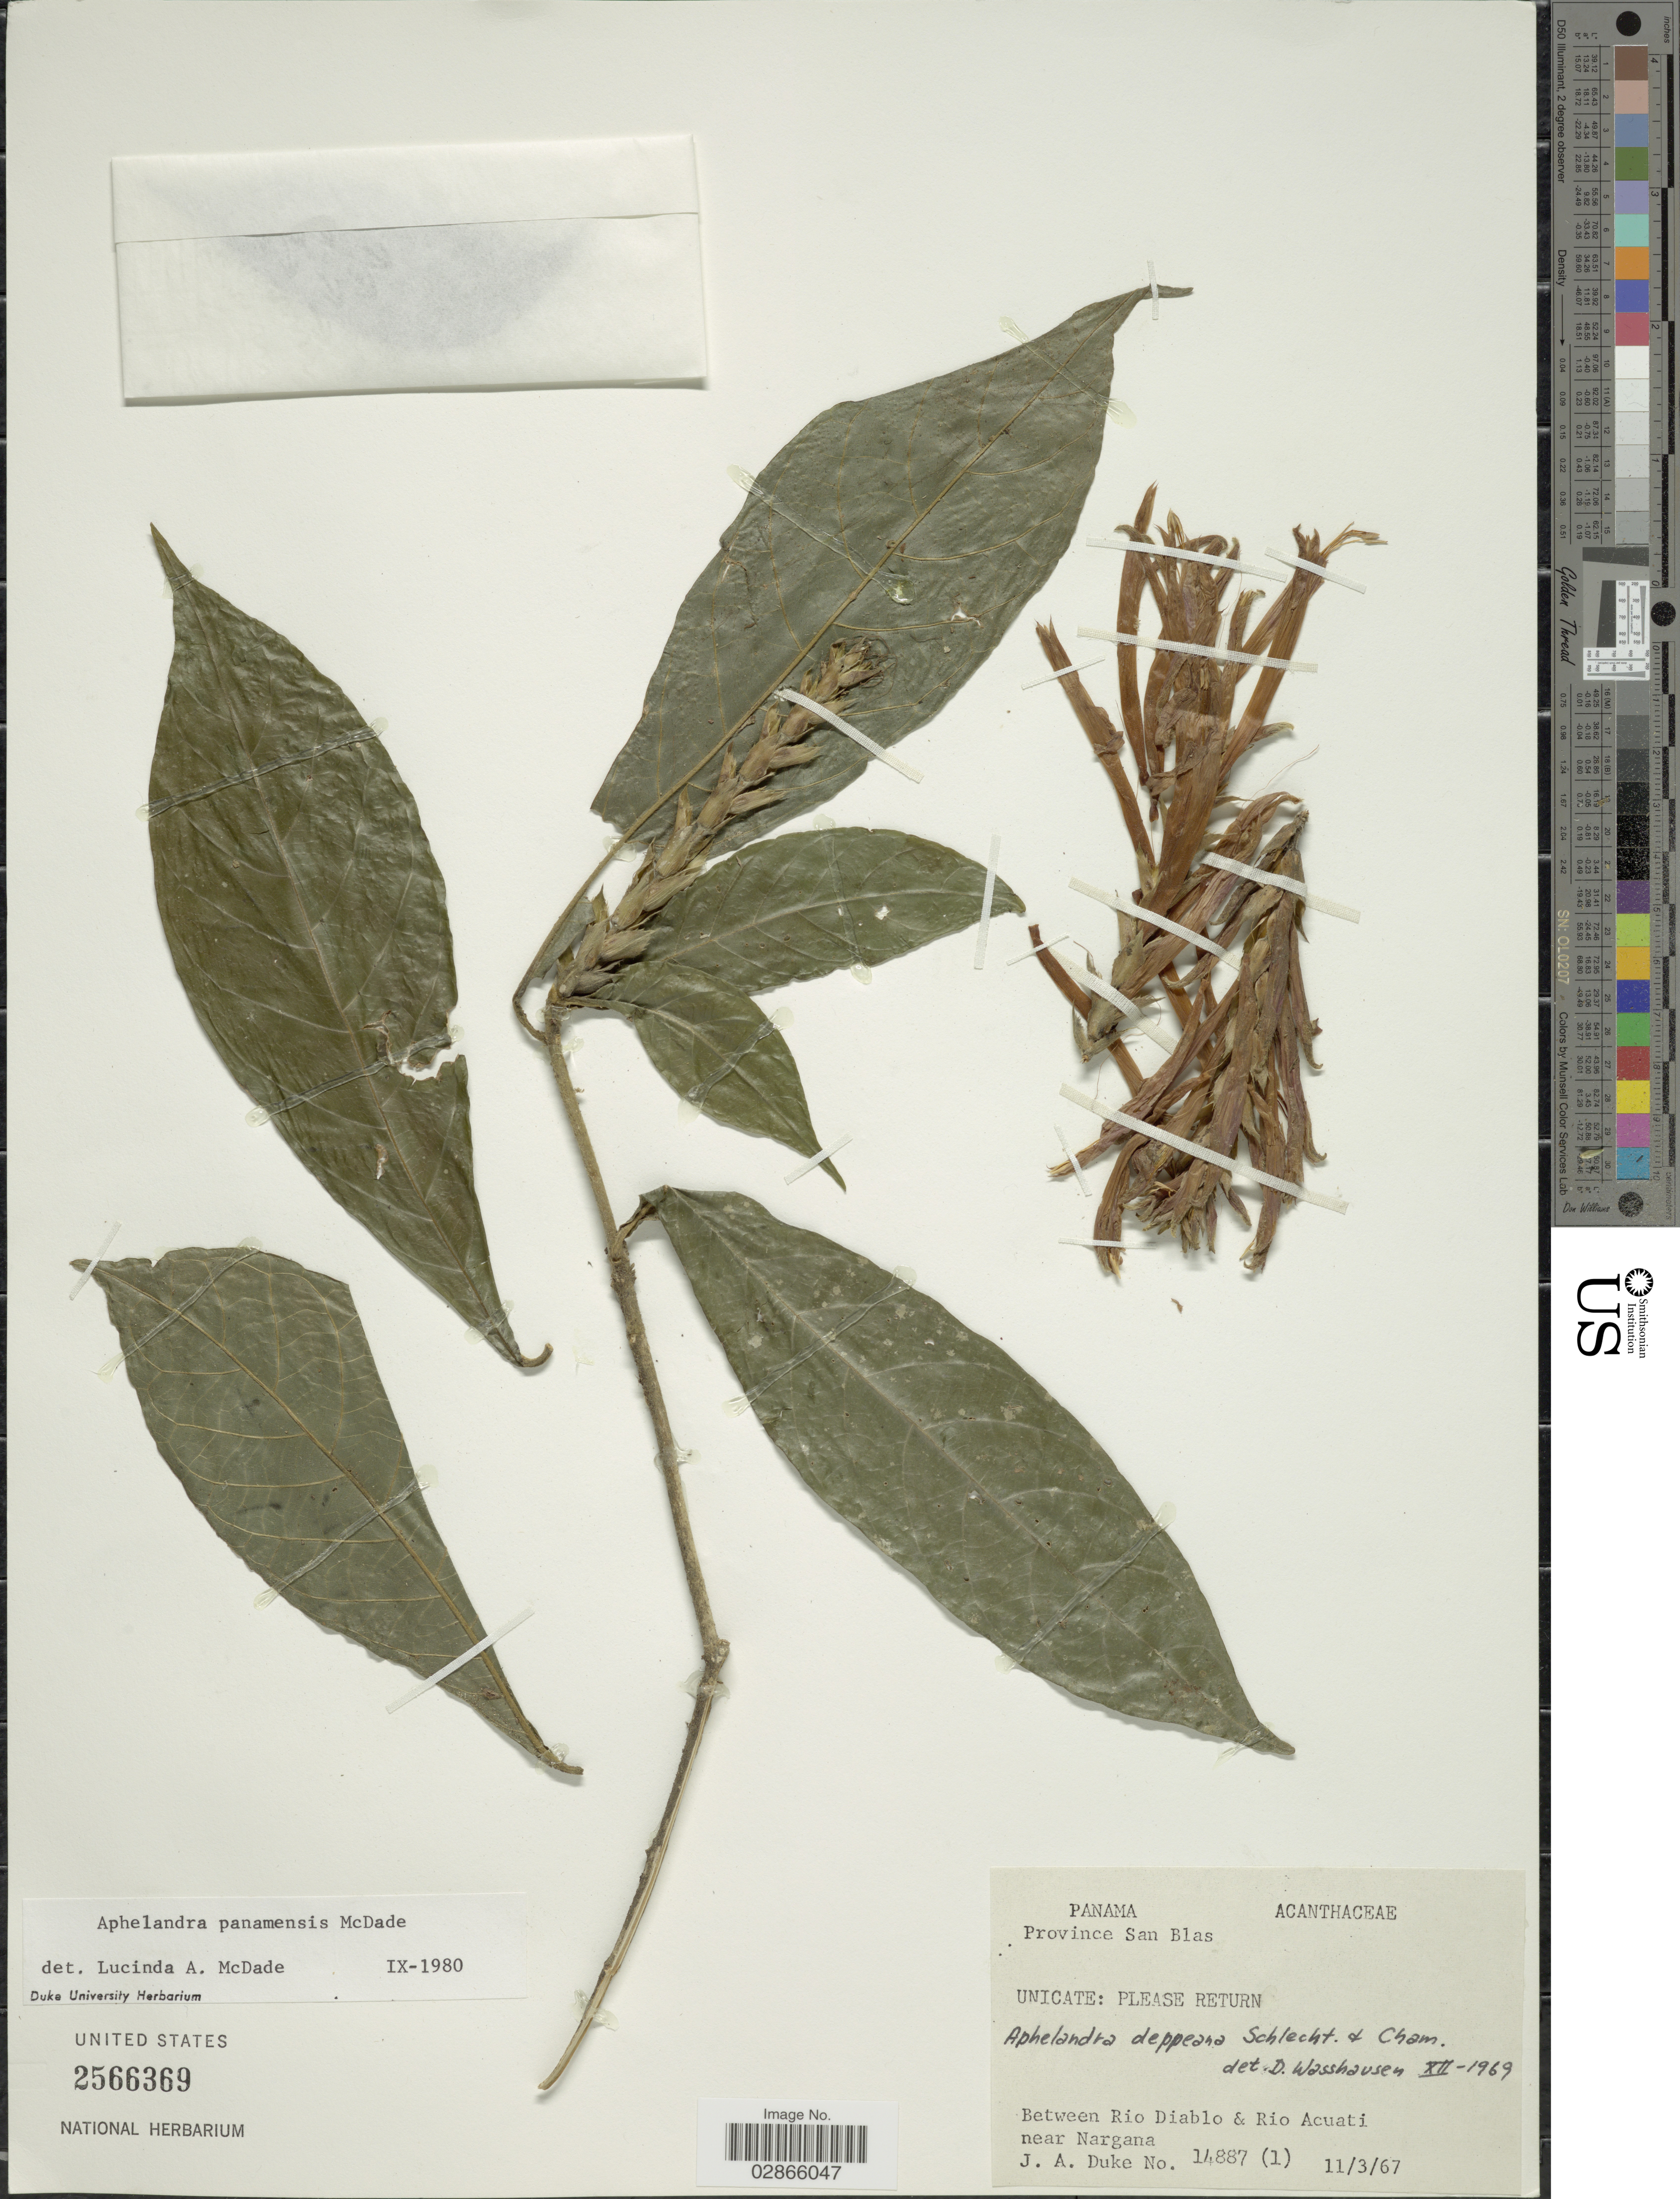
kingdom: Plantae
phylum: Tracheophyta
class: Magnoliopsida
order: Lamiales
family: Acanthaceae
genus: Aphelandra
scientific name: Aphelandra panamensis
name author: McDade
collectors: J. A. Duke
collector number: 14887(!)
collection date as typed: Transcribed d/m/y: 11/3/67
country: Panama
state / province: Kuna Yala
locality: Between Rio Diablo & Rio Acuati near Nargana.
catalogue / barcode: US 2566369